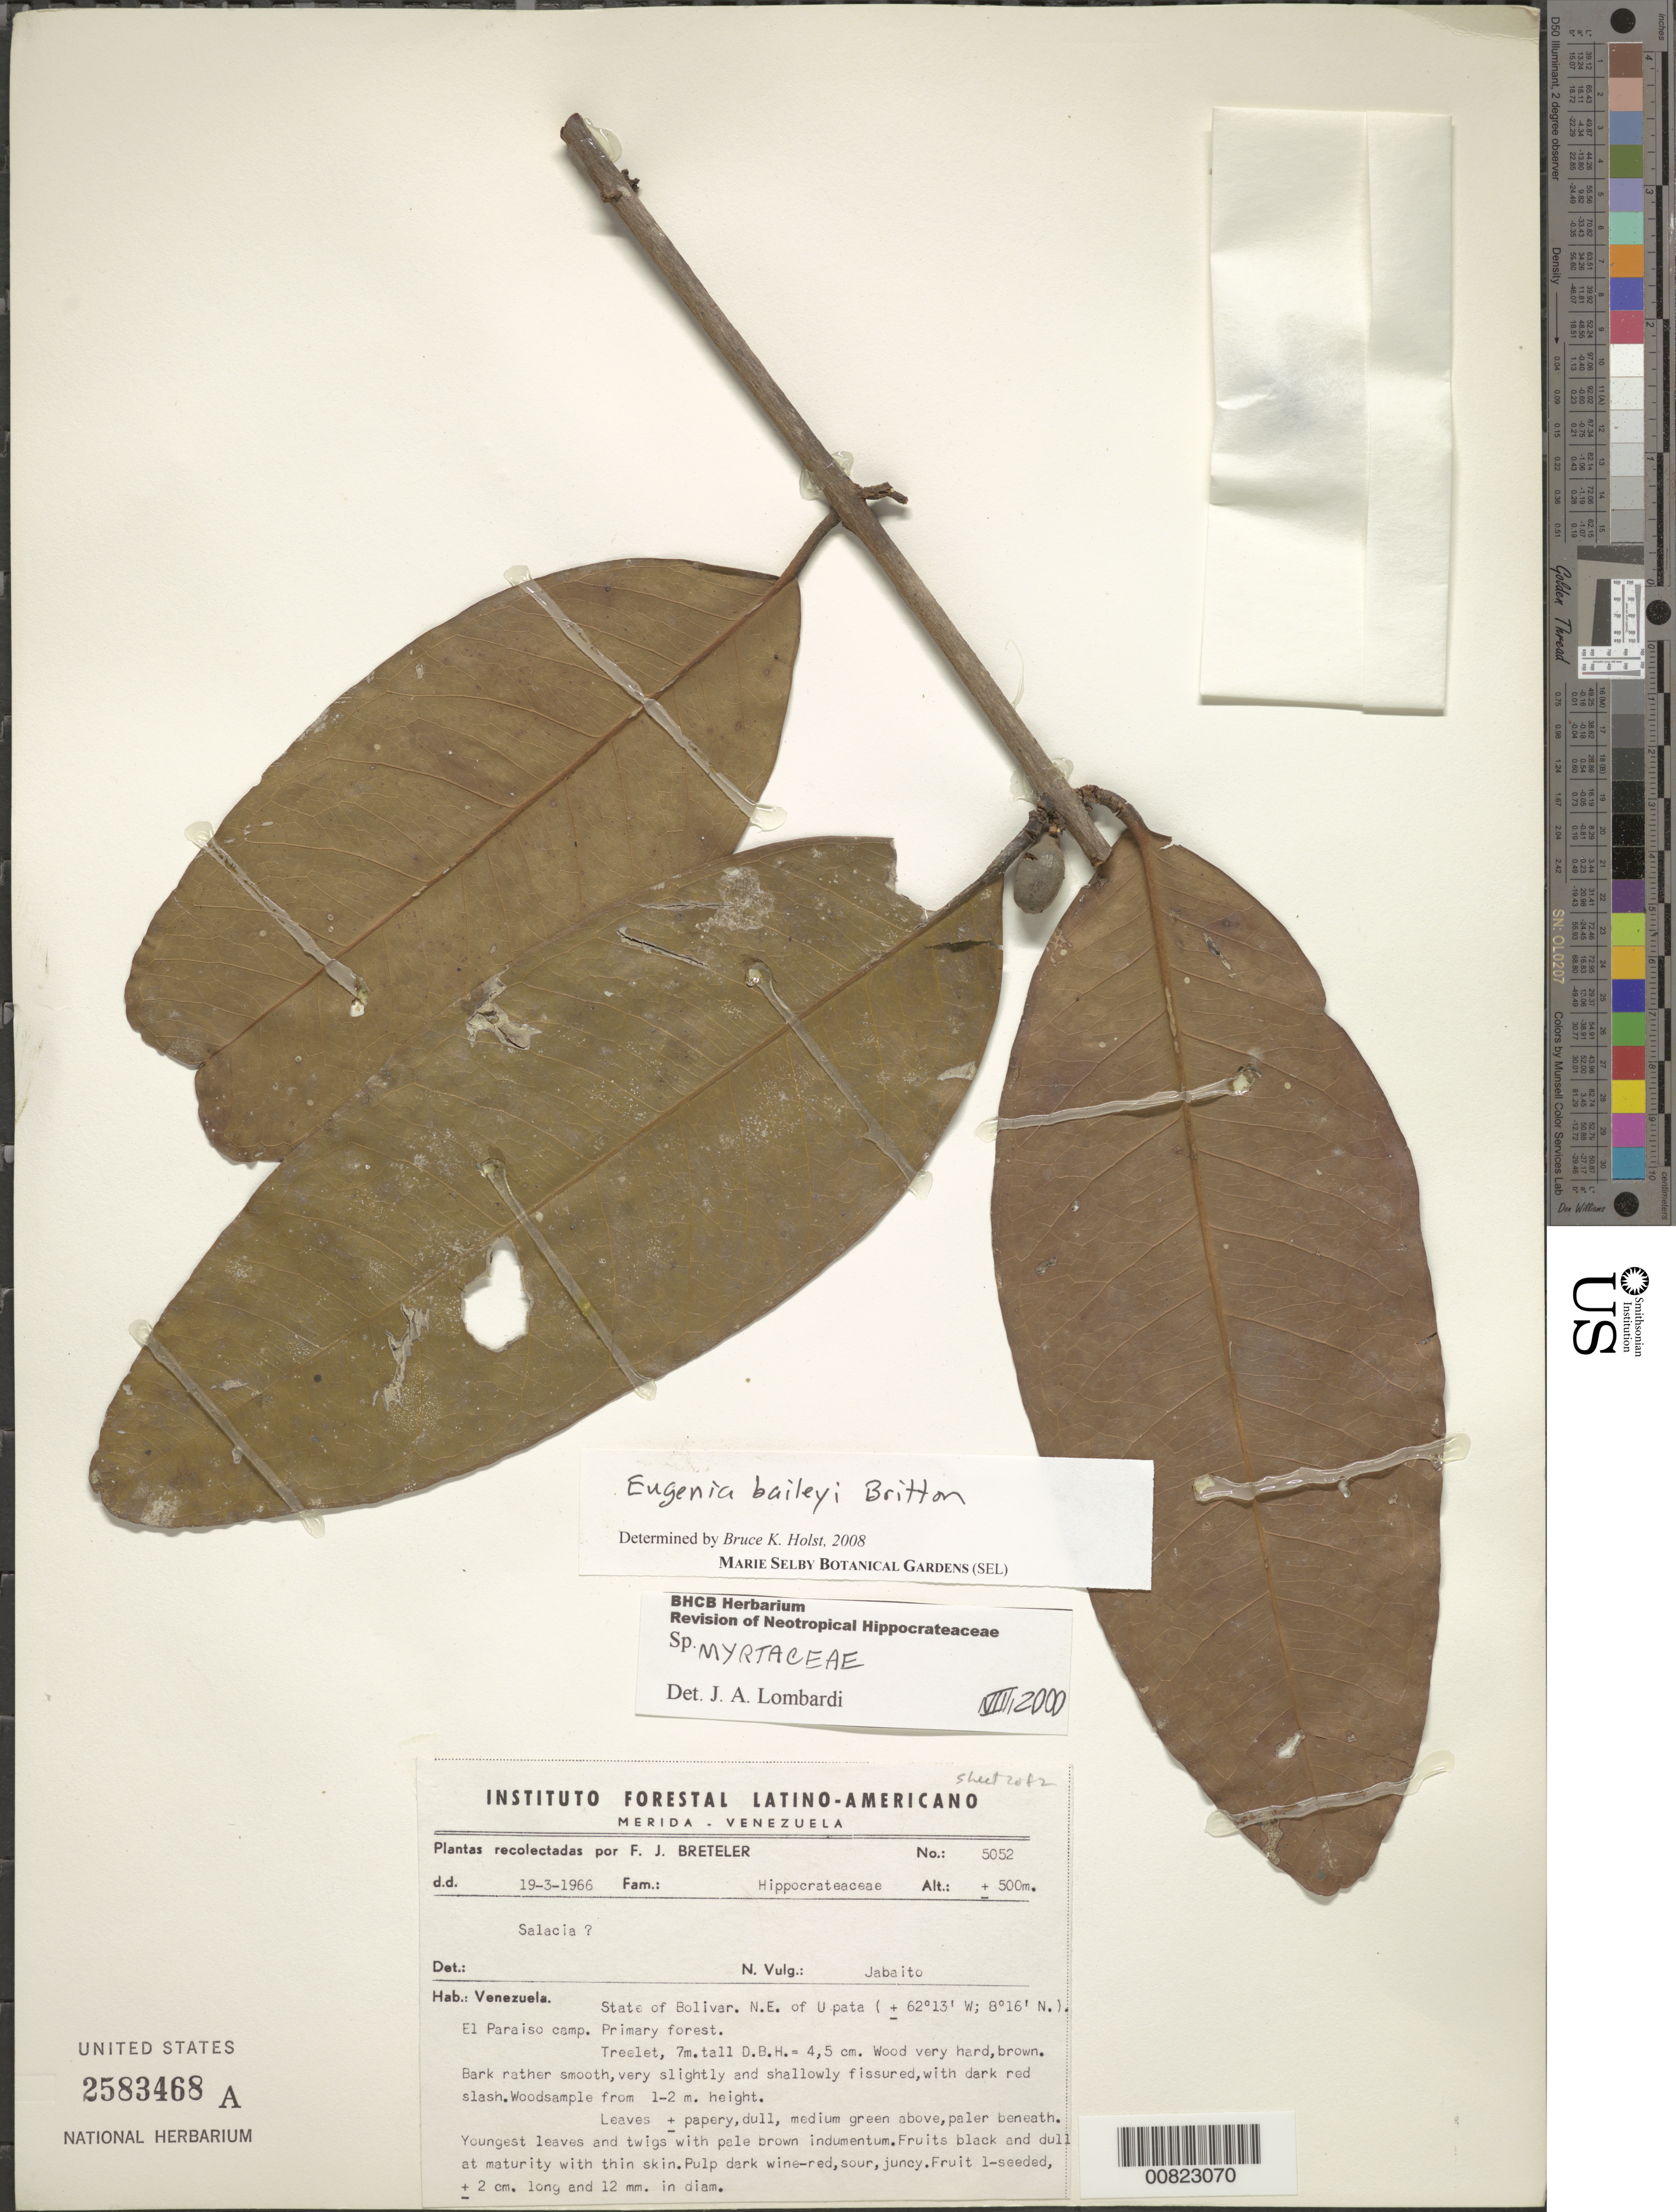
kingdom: Plantae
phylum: Tracheophyta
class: Magnoliopsida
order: Myrtales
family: Myrtaceae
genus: Eugenia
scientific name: Eugenia baileyi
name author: Britton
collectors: F. J. Breteler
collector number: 5052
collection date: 1966-03-19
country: Venezuela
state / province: Bolivar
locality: State of Bolivar. N.E. of Upata. El Paraiso camp.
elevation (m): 500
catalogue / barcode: US 2583468A